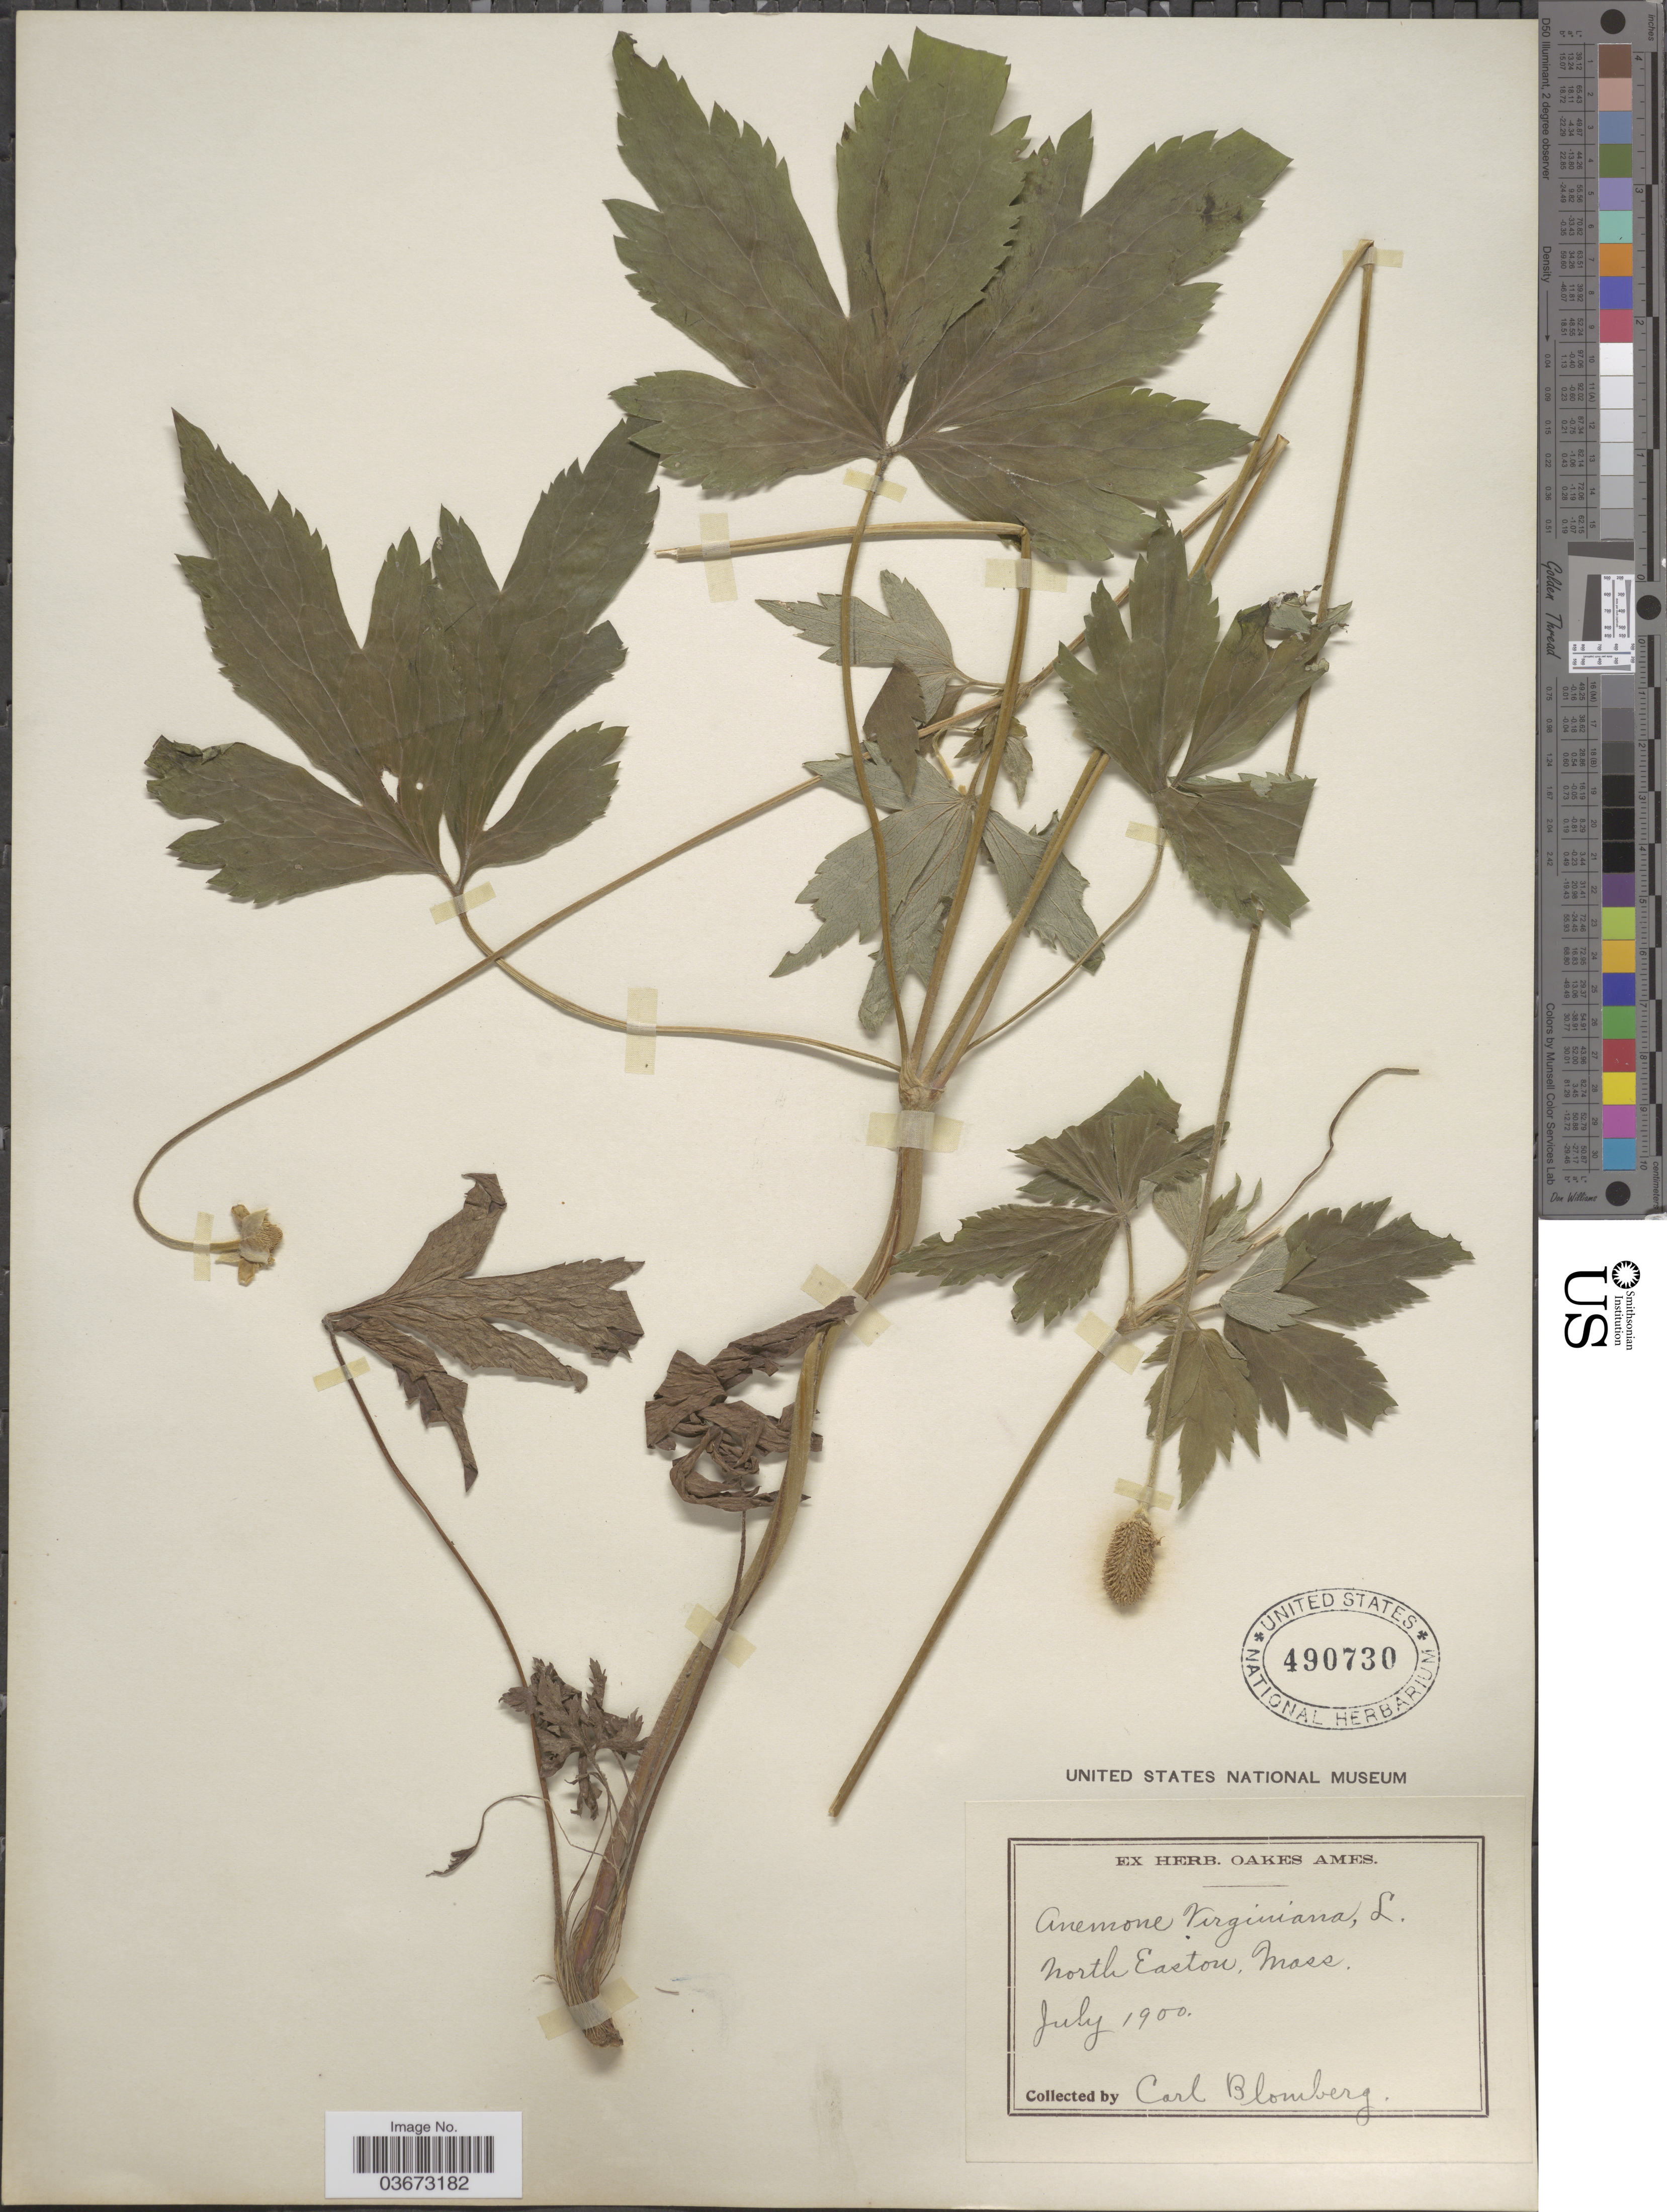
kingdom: Plantae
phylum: Tracheophyta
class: Magnoliopsida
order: Ranunculales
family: Ranunculaceae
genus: Anemone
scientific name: Anemone virginiana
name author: L.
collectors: A. Blomberg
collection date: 1900-07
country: United States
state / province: Massachusetts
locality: North Easton.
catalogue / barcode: US 490730